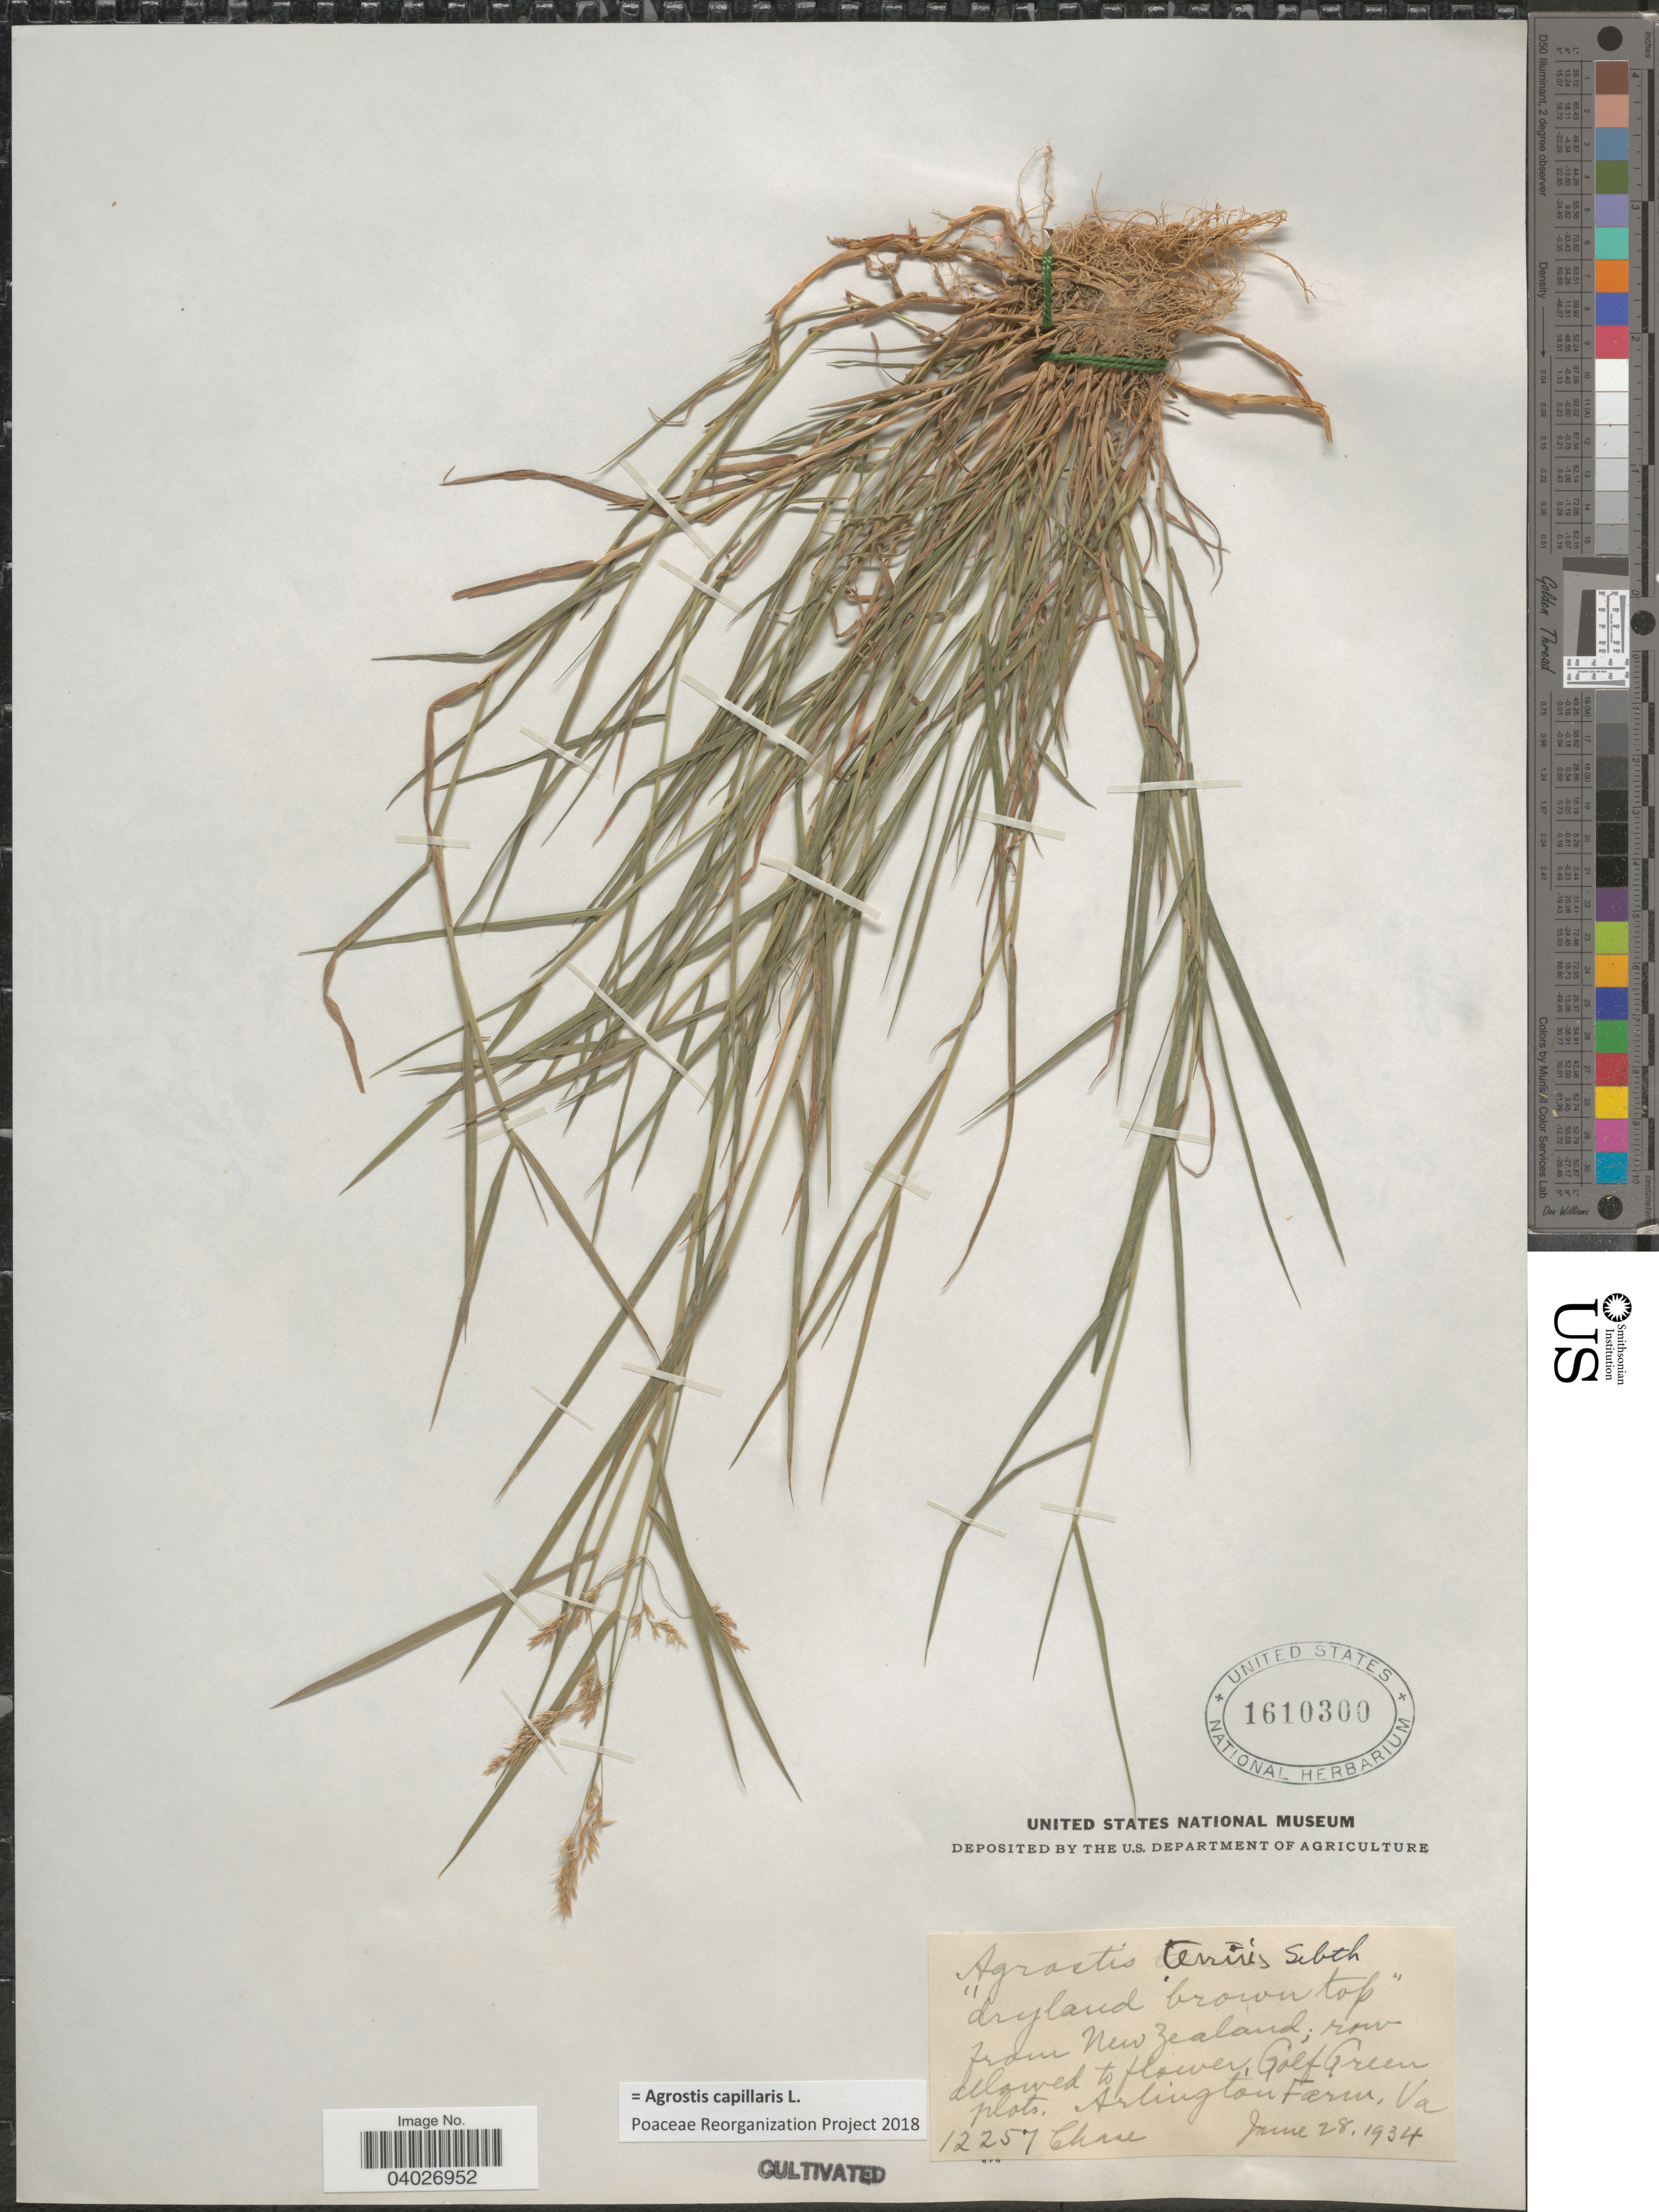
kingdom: Plantae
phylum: Tracheophyta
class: Liliopsida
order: Poales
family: Poaceae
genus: Agrostis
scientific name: Agrostis capillaris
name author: L.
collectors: Chase, --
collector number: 12257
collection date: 1934-06-28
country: United States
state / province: Virginia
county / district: Arlington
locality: Golf Green plots. Arlington Farm.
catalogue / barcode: US 1610300